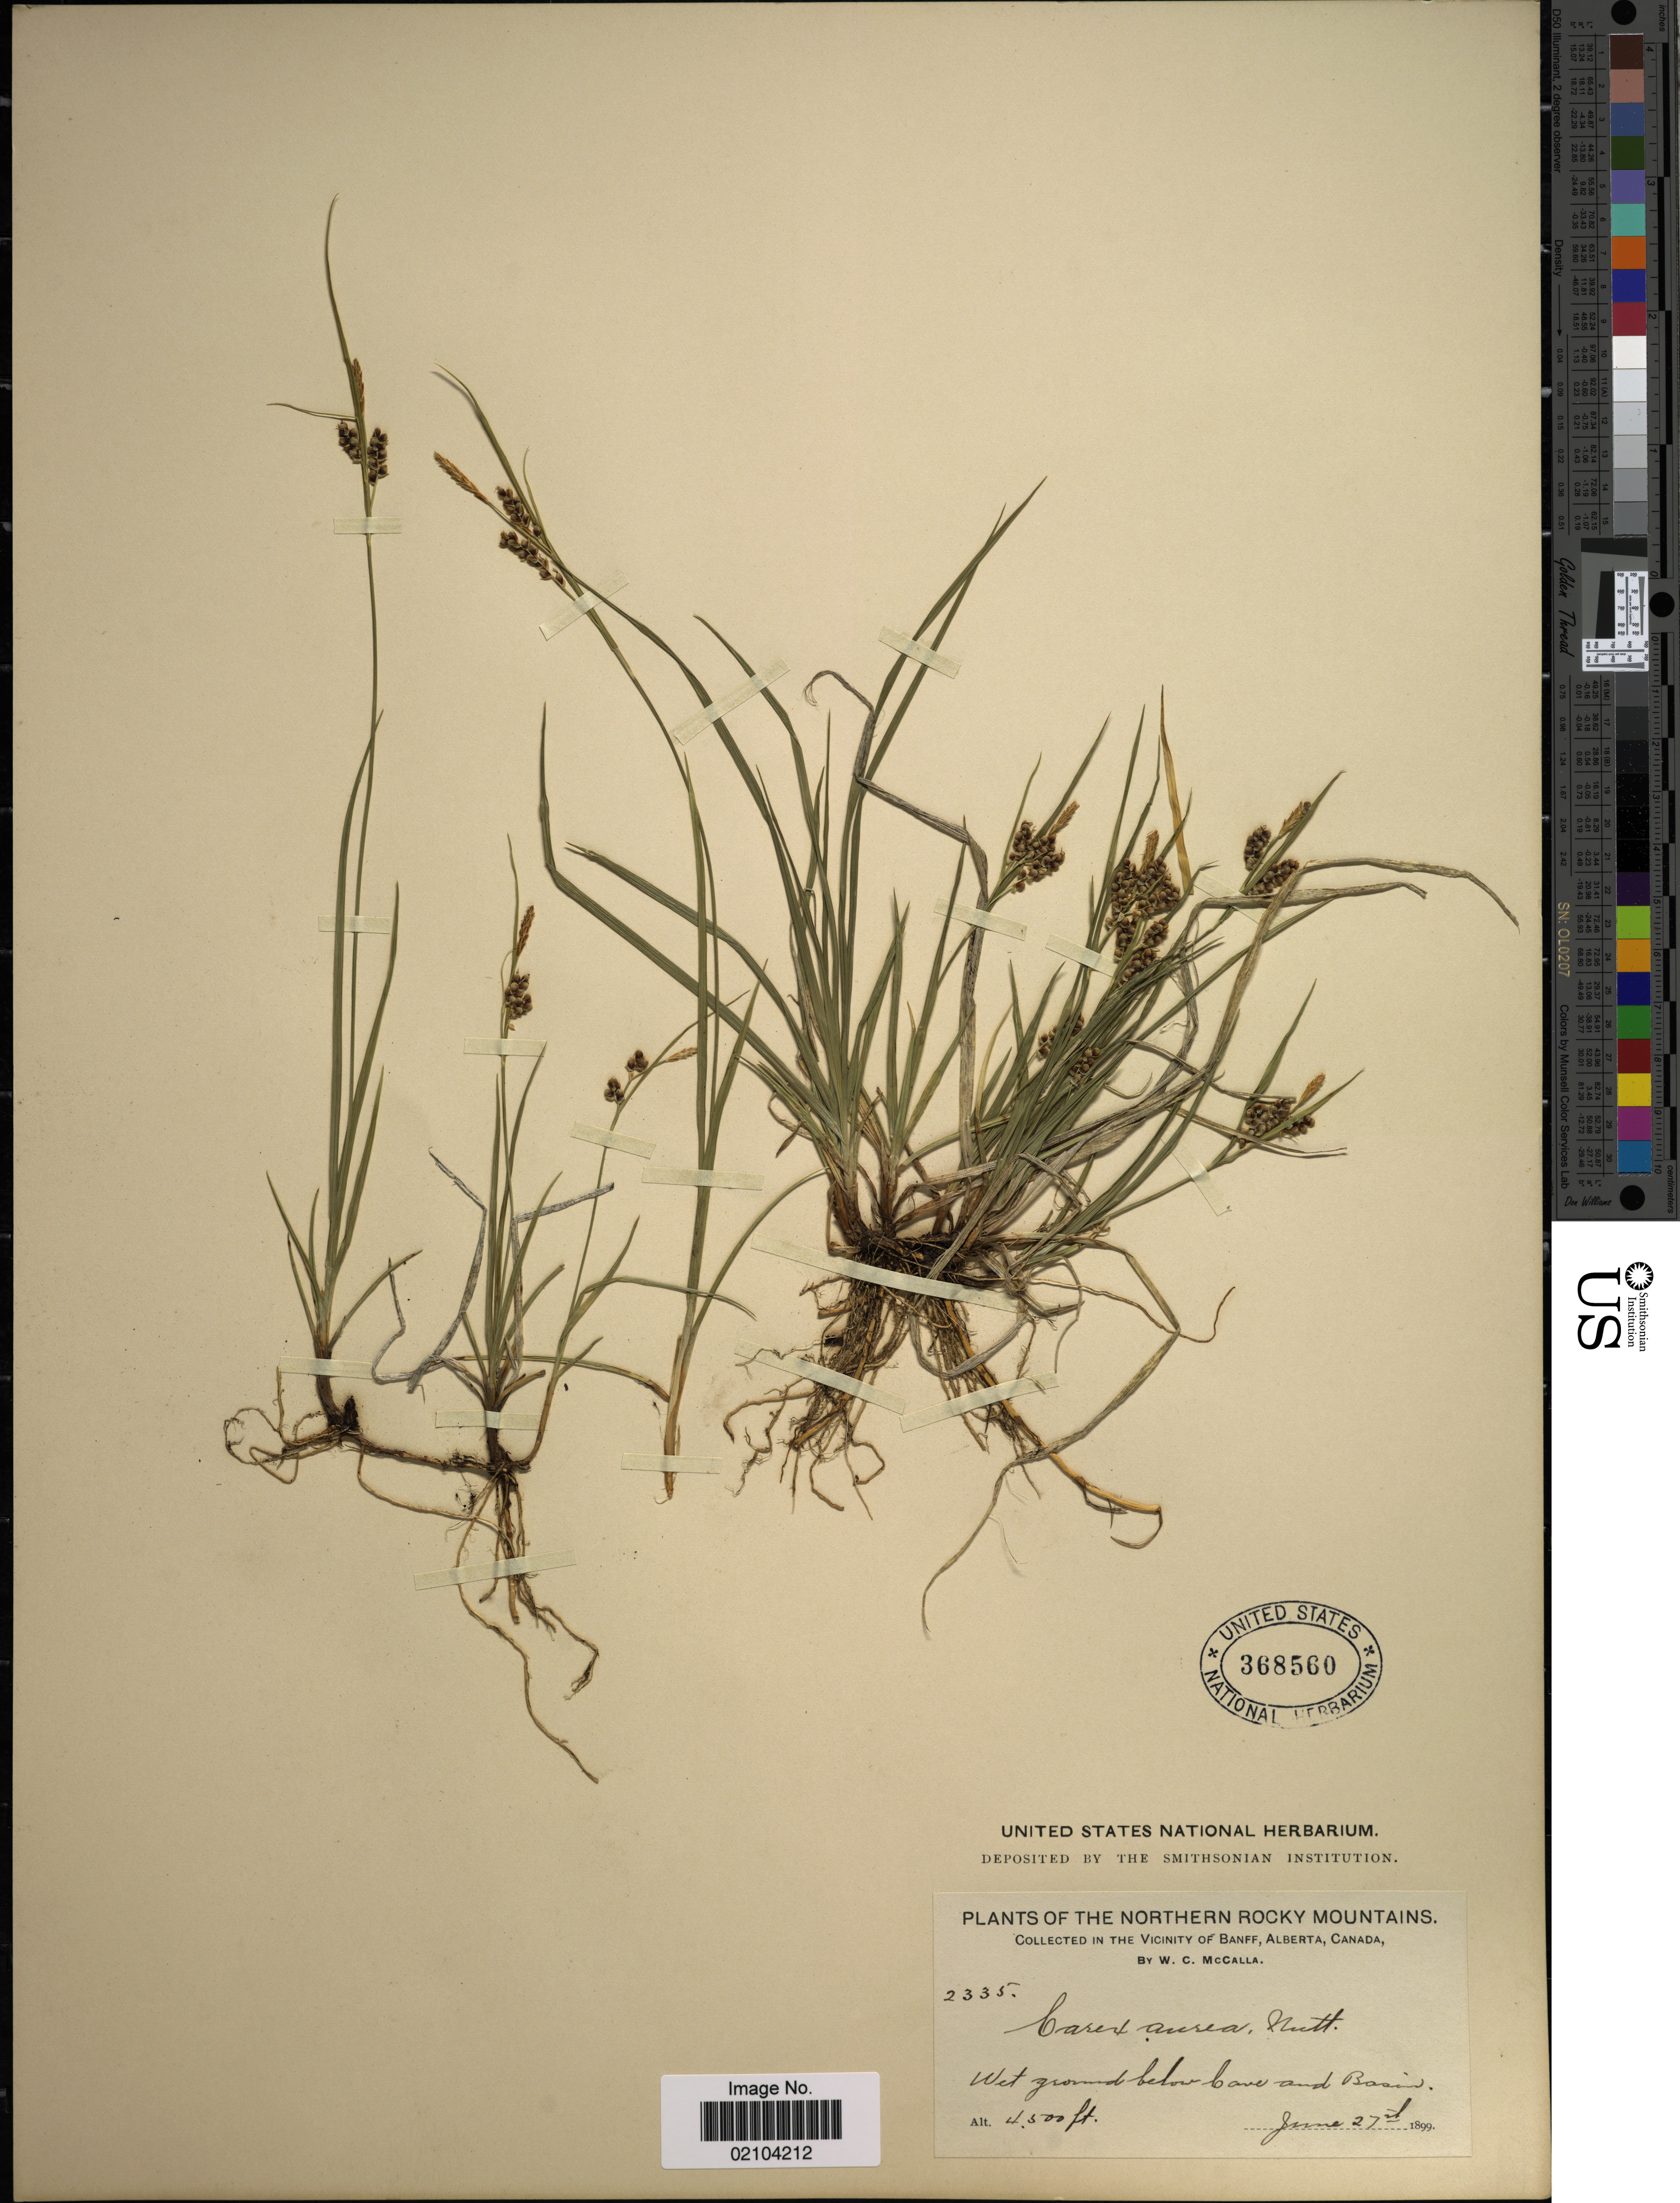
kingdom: Plantae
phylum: Tracheophyta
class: Liliopsida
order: Poales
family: Cyperaceae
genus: Carex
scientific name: Carex aurea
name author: Nutt.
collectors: W. McCalla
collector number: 2335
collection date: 1899-06-27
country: Canada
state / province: Alberta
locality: Northern Rocky Mountains, In the Vicinity of Banff, below Cave and Basin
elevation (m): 1372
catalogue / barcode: US 368560